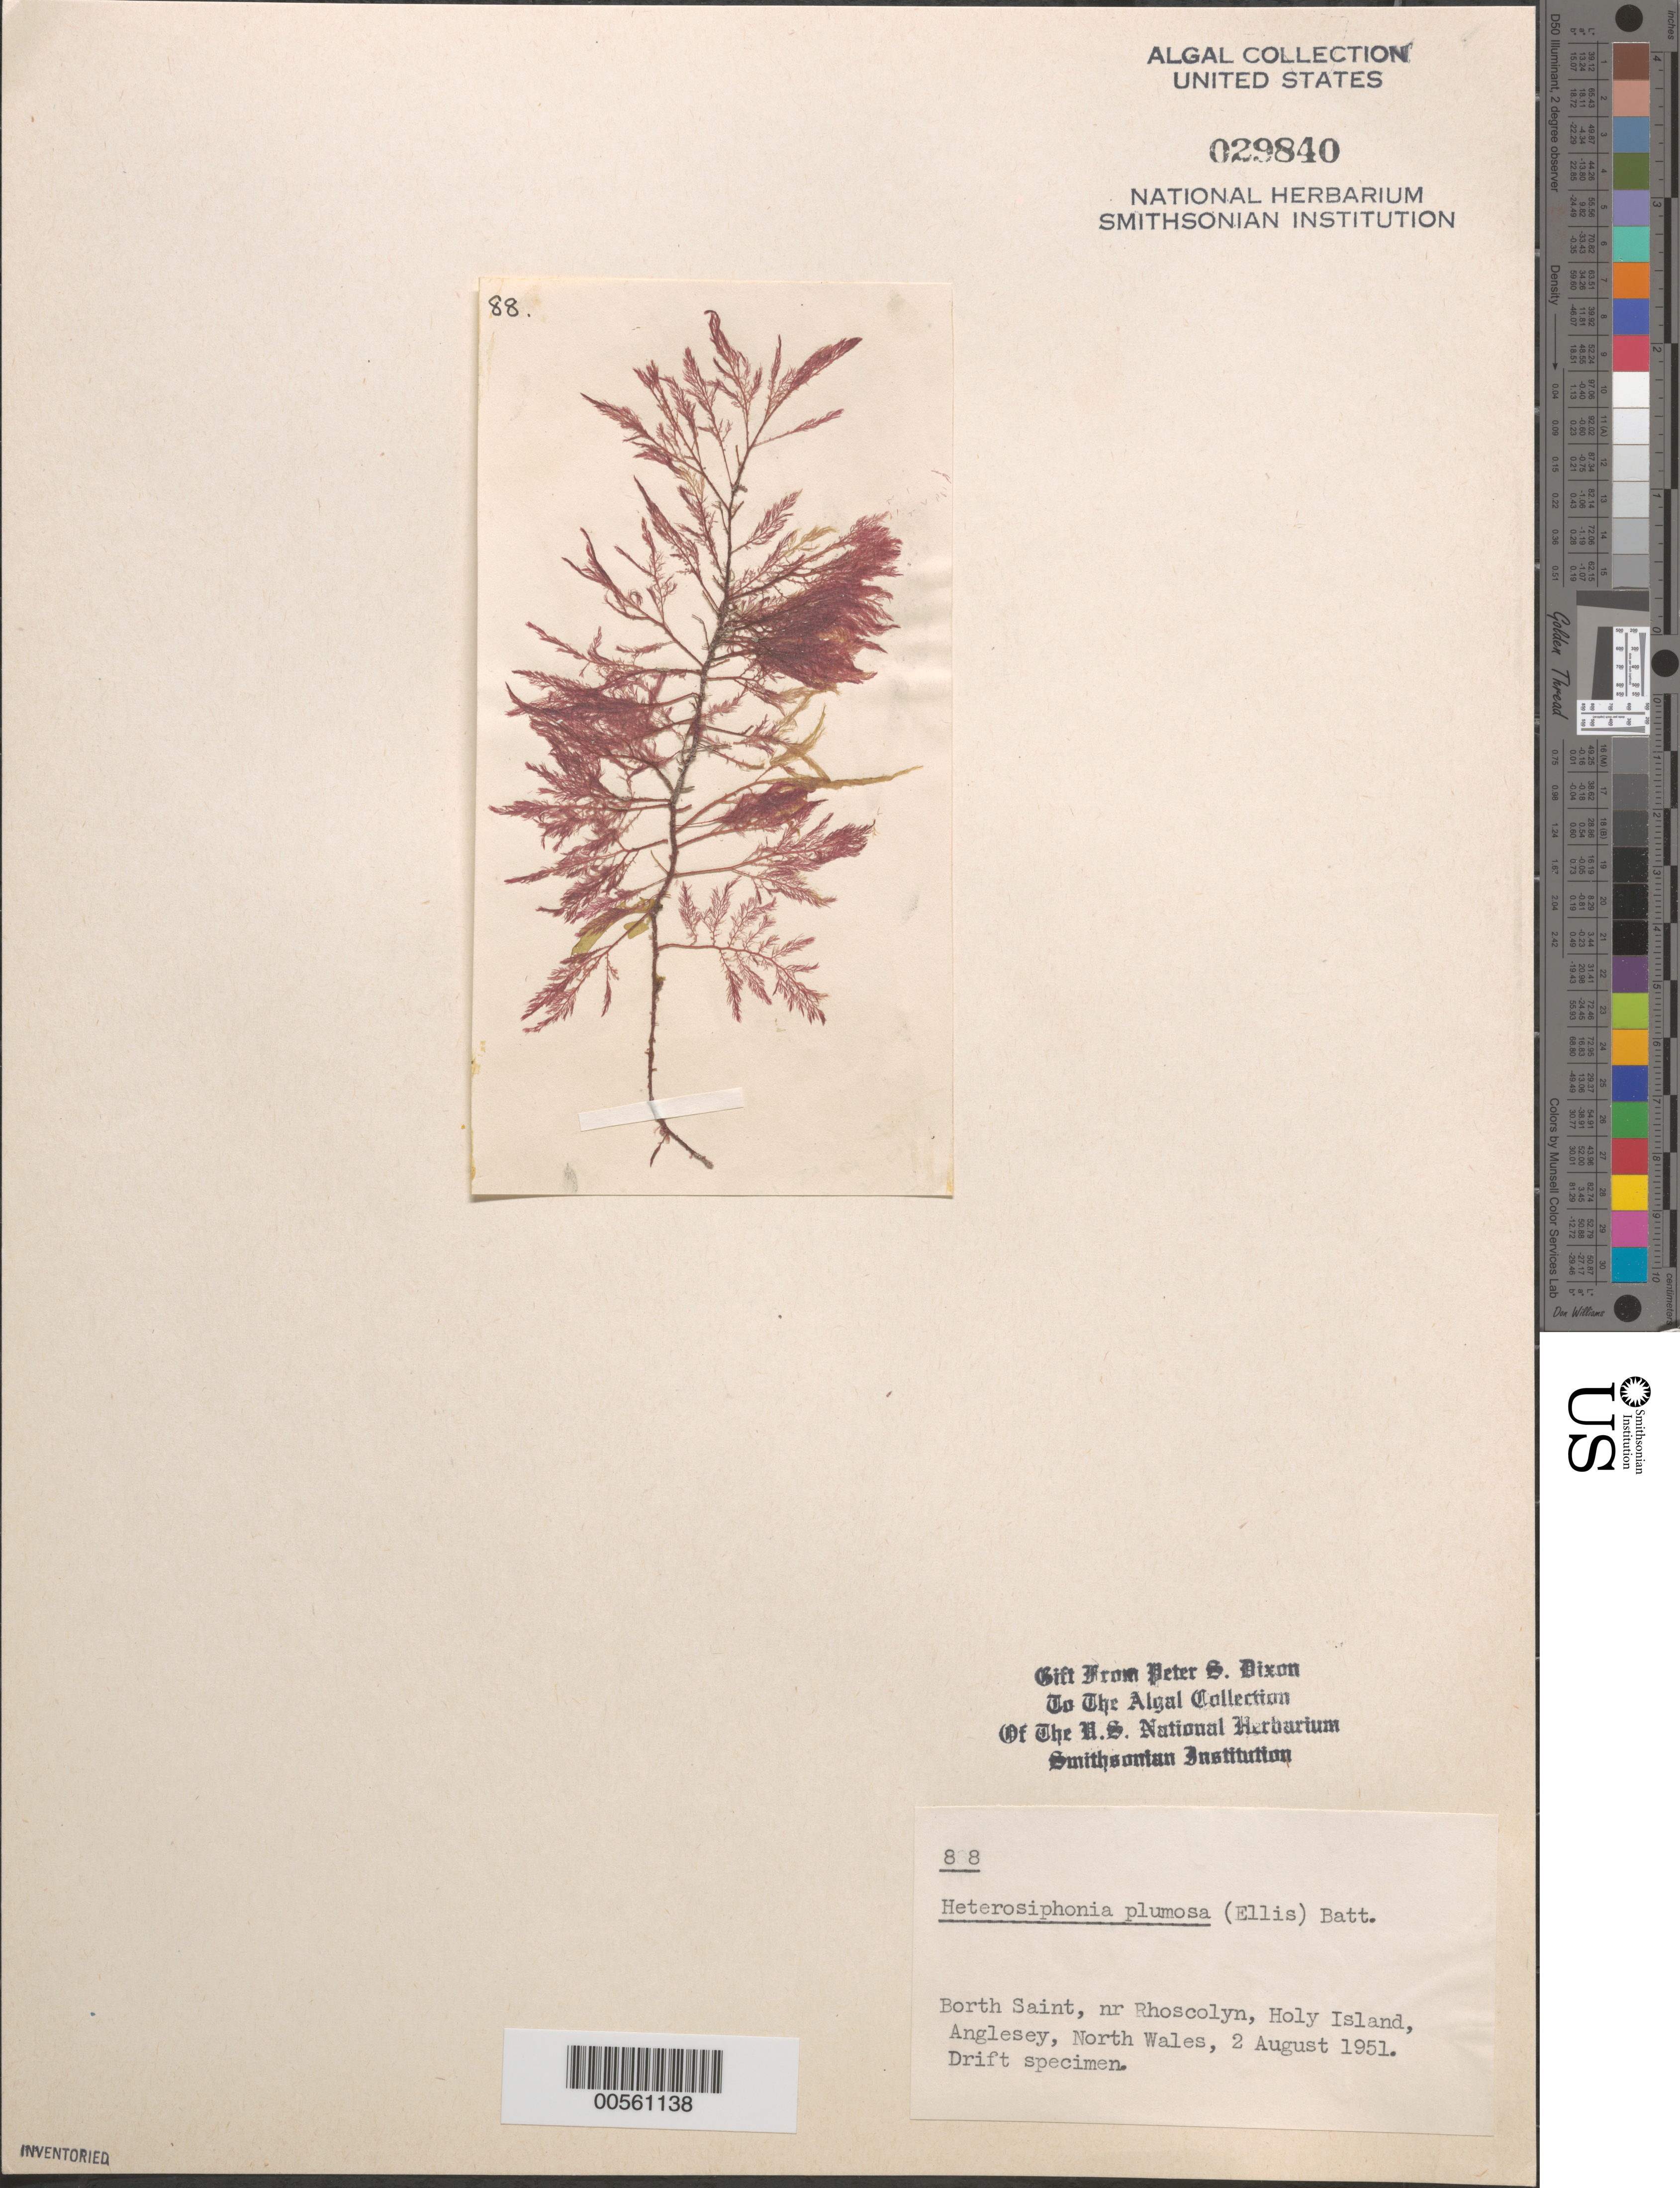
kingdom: Plantae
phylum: Rhodophyta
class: Florideophyceae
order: Ceramiales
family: Dasyaceae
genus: Heterosiphonia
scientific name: Heterosiphonia plumosa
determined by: Dixon, P. S.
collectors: P. S. Dixon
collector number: PSD 88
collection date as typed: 02 Aug 1951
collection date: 1951-08-02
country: United Kingdom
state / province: Wales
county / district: Gwynedd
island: Anglesey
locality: Borth Saint, Holy Island, near Rhoscolyn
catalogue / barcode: US 29840